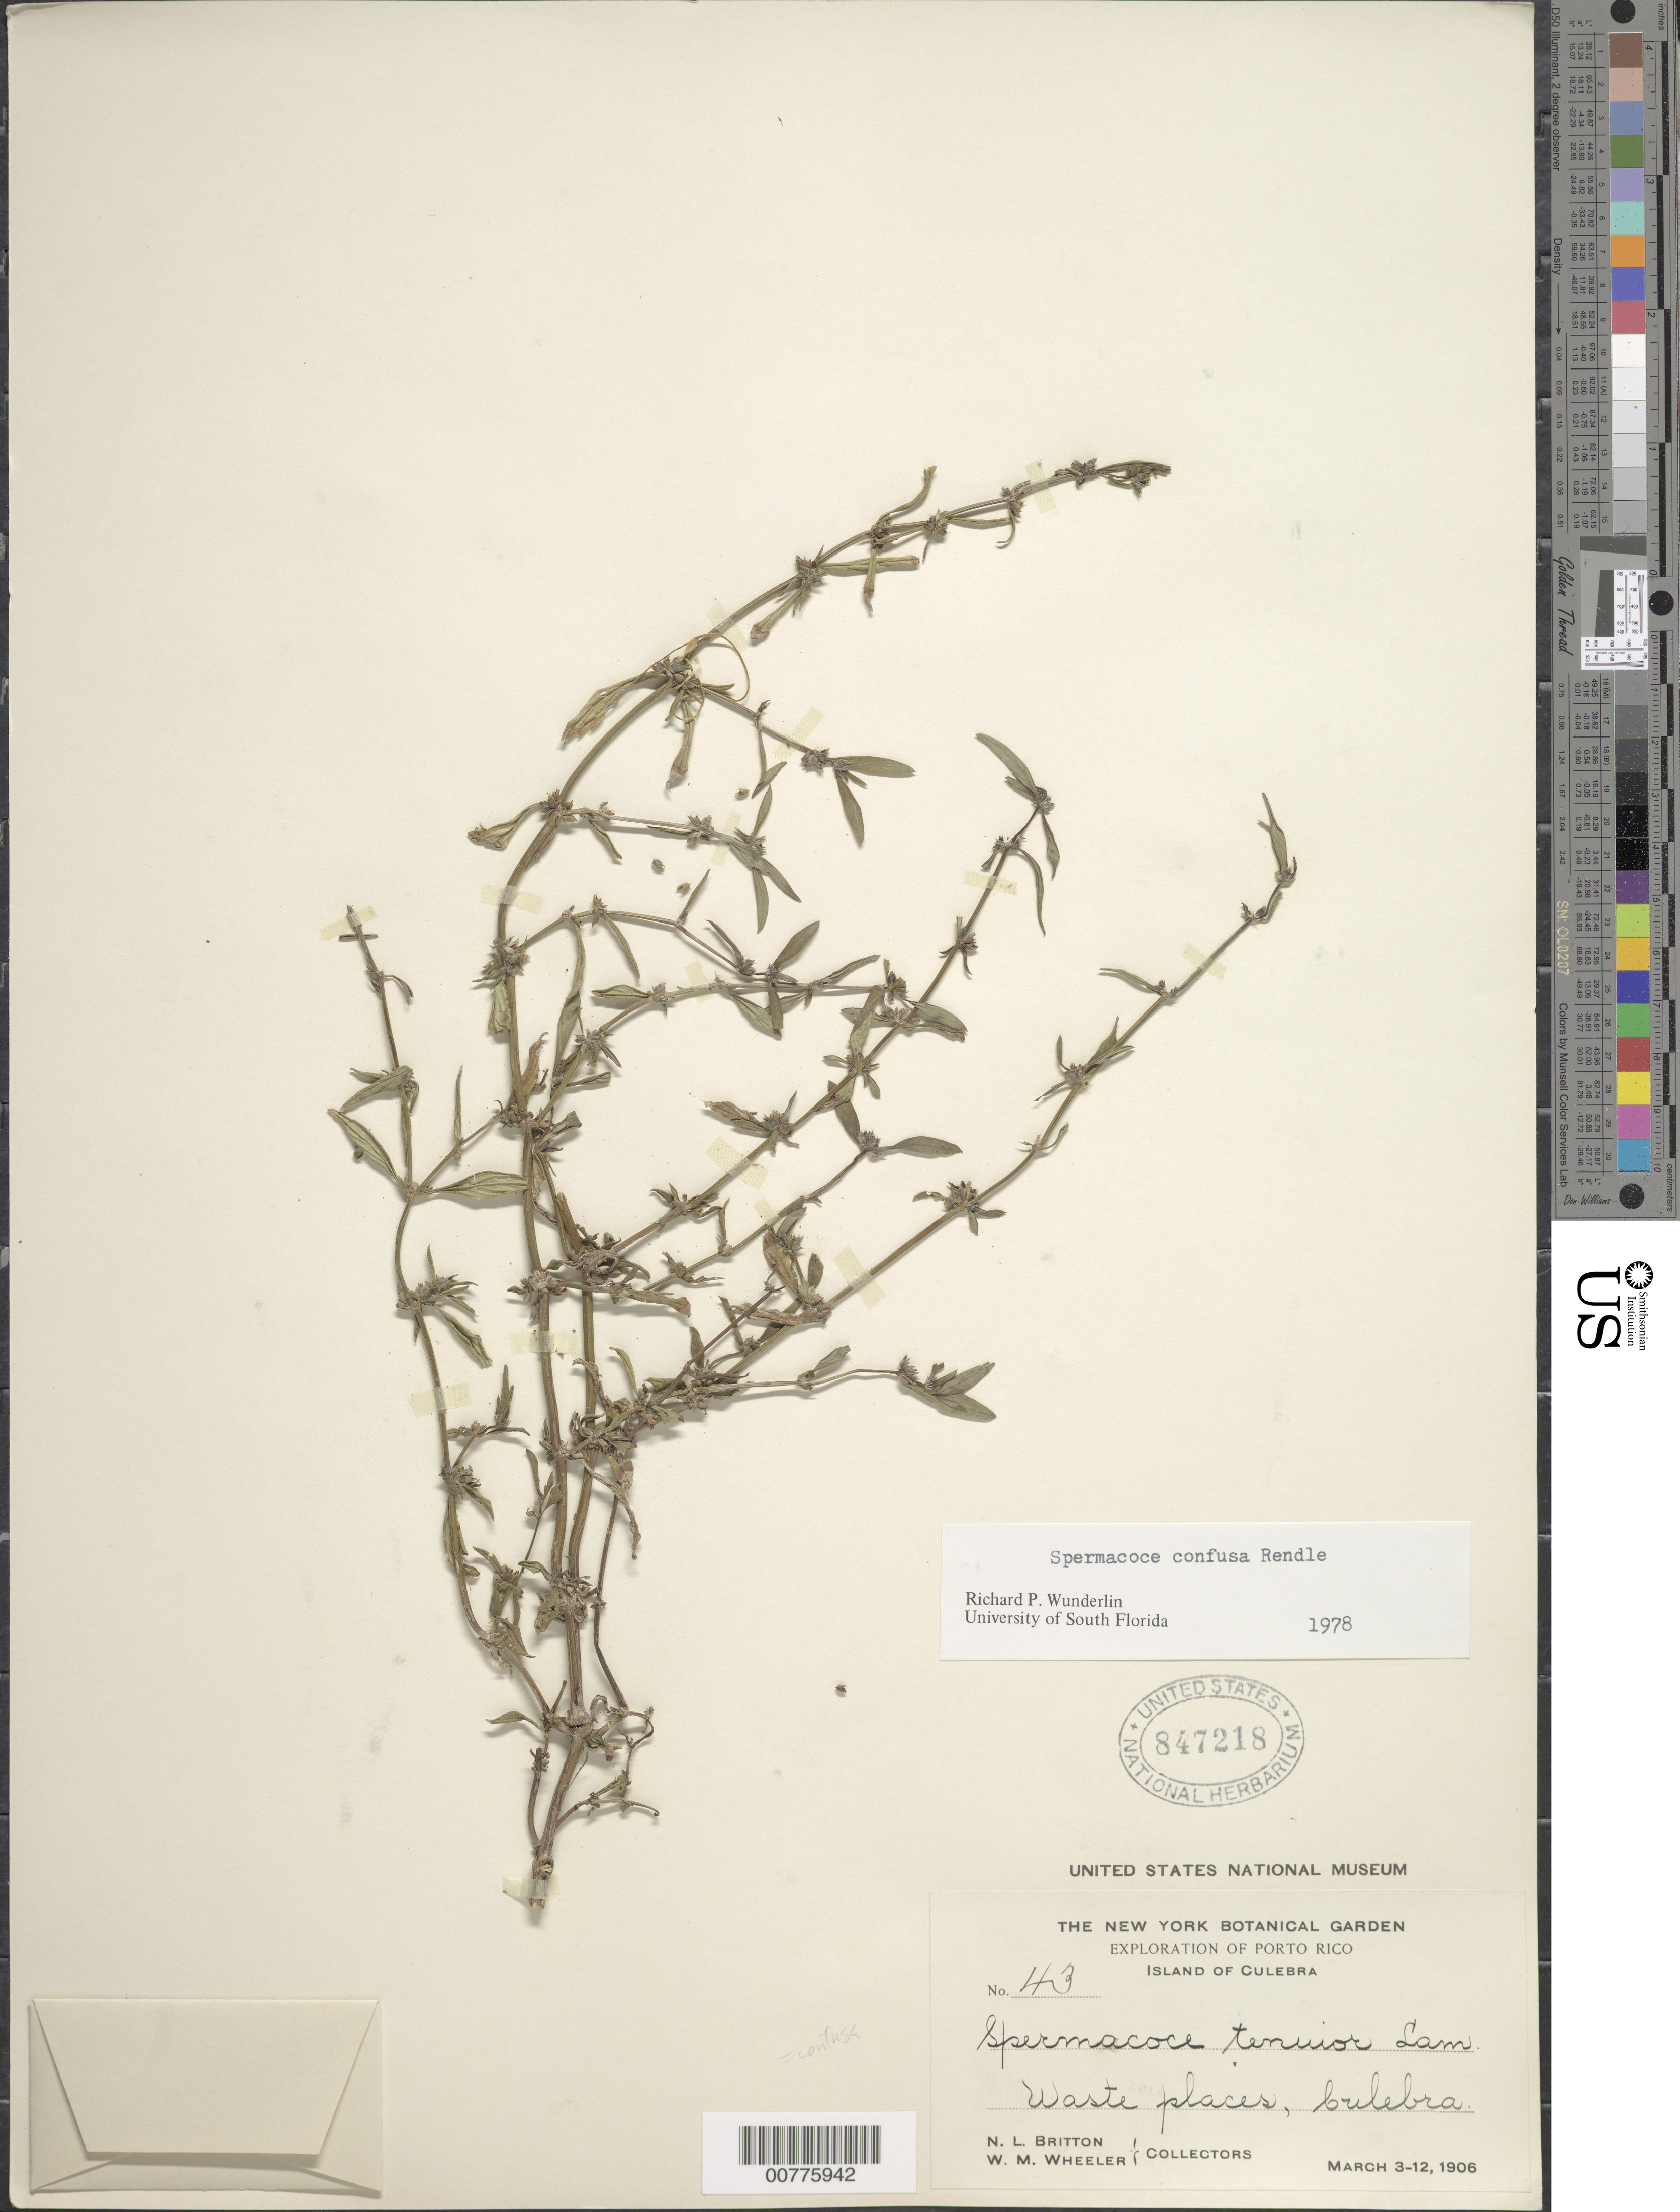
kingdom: Plantae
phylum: Tracheophyta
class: Magnoliopsida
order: Gentianales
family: Rubiaceae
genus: Spermacoce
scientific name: Spermacoce tenuior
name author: L.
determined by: Wunderlin, Richard P.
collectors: N. Britton & W. Wheeler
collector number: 43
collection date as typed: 03 Mar 1906 to 12 Mar 1906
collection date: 1906-03-03/1906-03-12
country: Puerto Rico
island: Culebra I.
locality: Culebra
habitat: Waste places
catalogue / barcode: US 847218